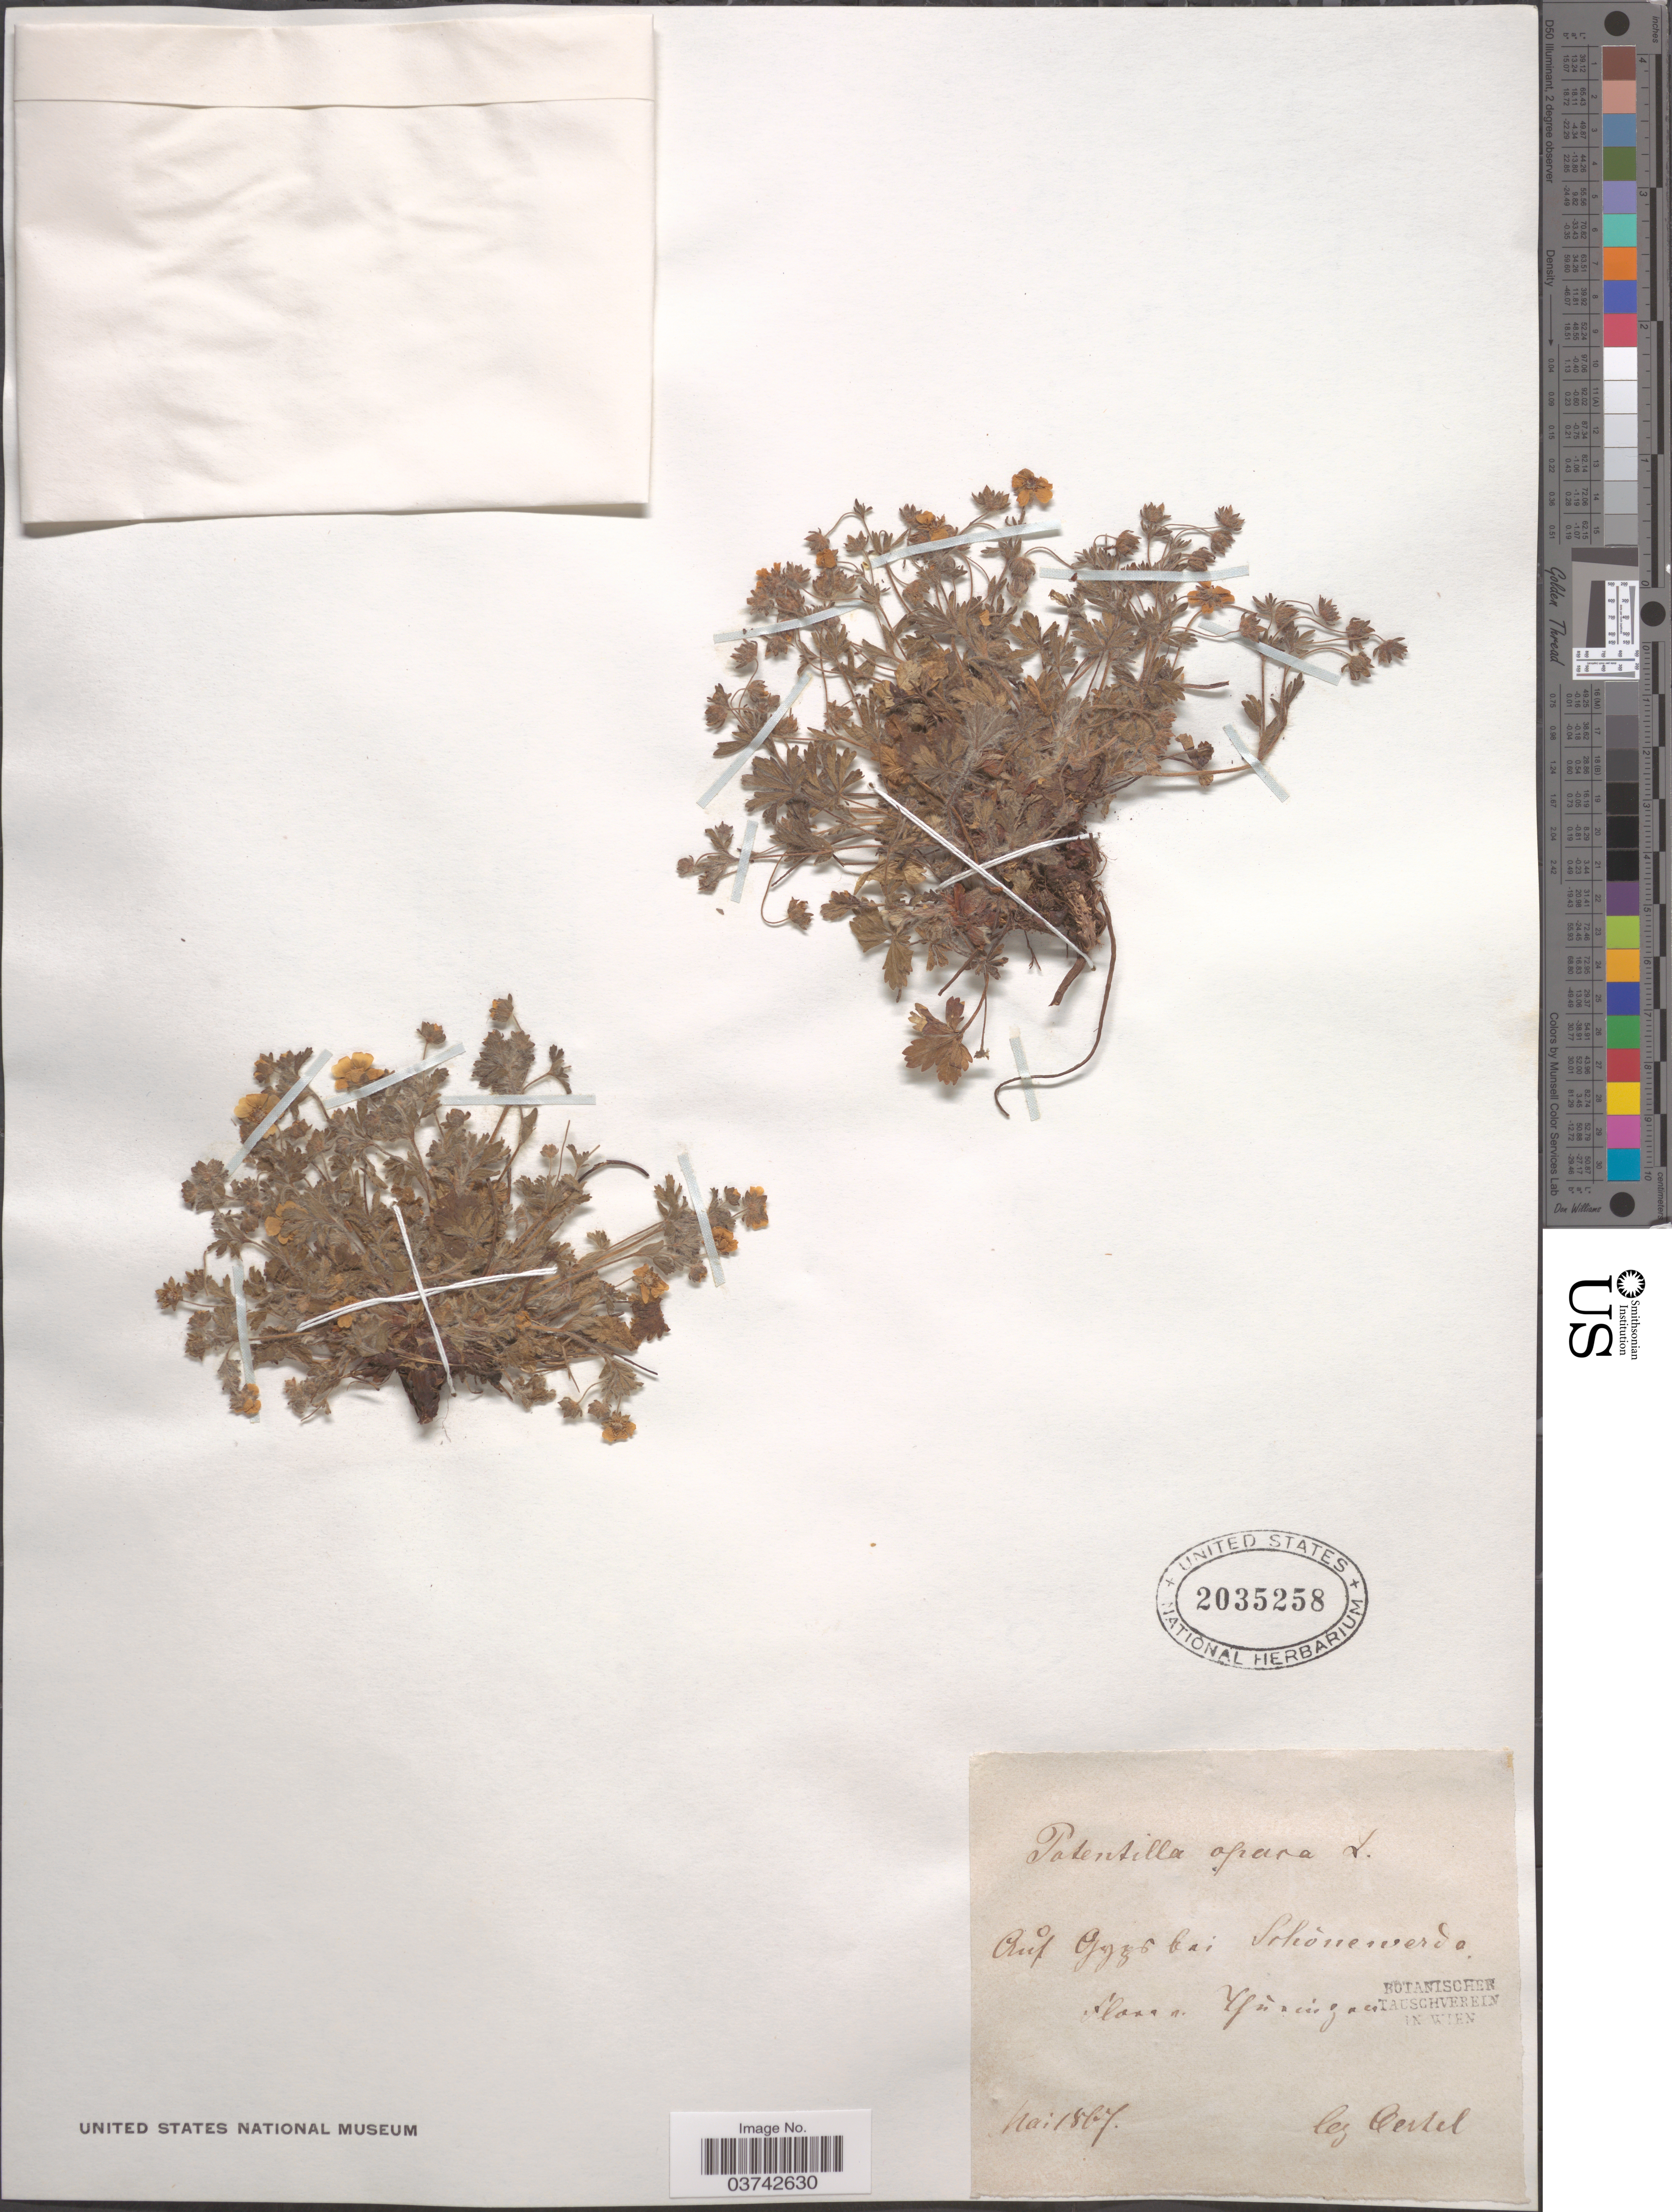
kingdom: Plantae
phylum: Tracheophyta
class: Magnoliopsida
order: Rosales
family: Rosaceae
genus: Potentilla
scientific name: Potentilla opaca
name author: L.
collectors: Oertel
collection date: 1867-05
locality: Auf Gyze bei Schomewerda floran Ufungan. [interpreted]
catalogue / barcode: US 2035258